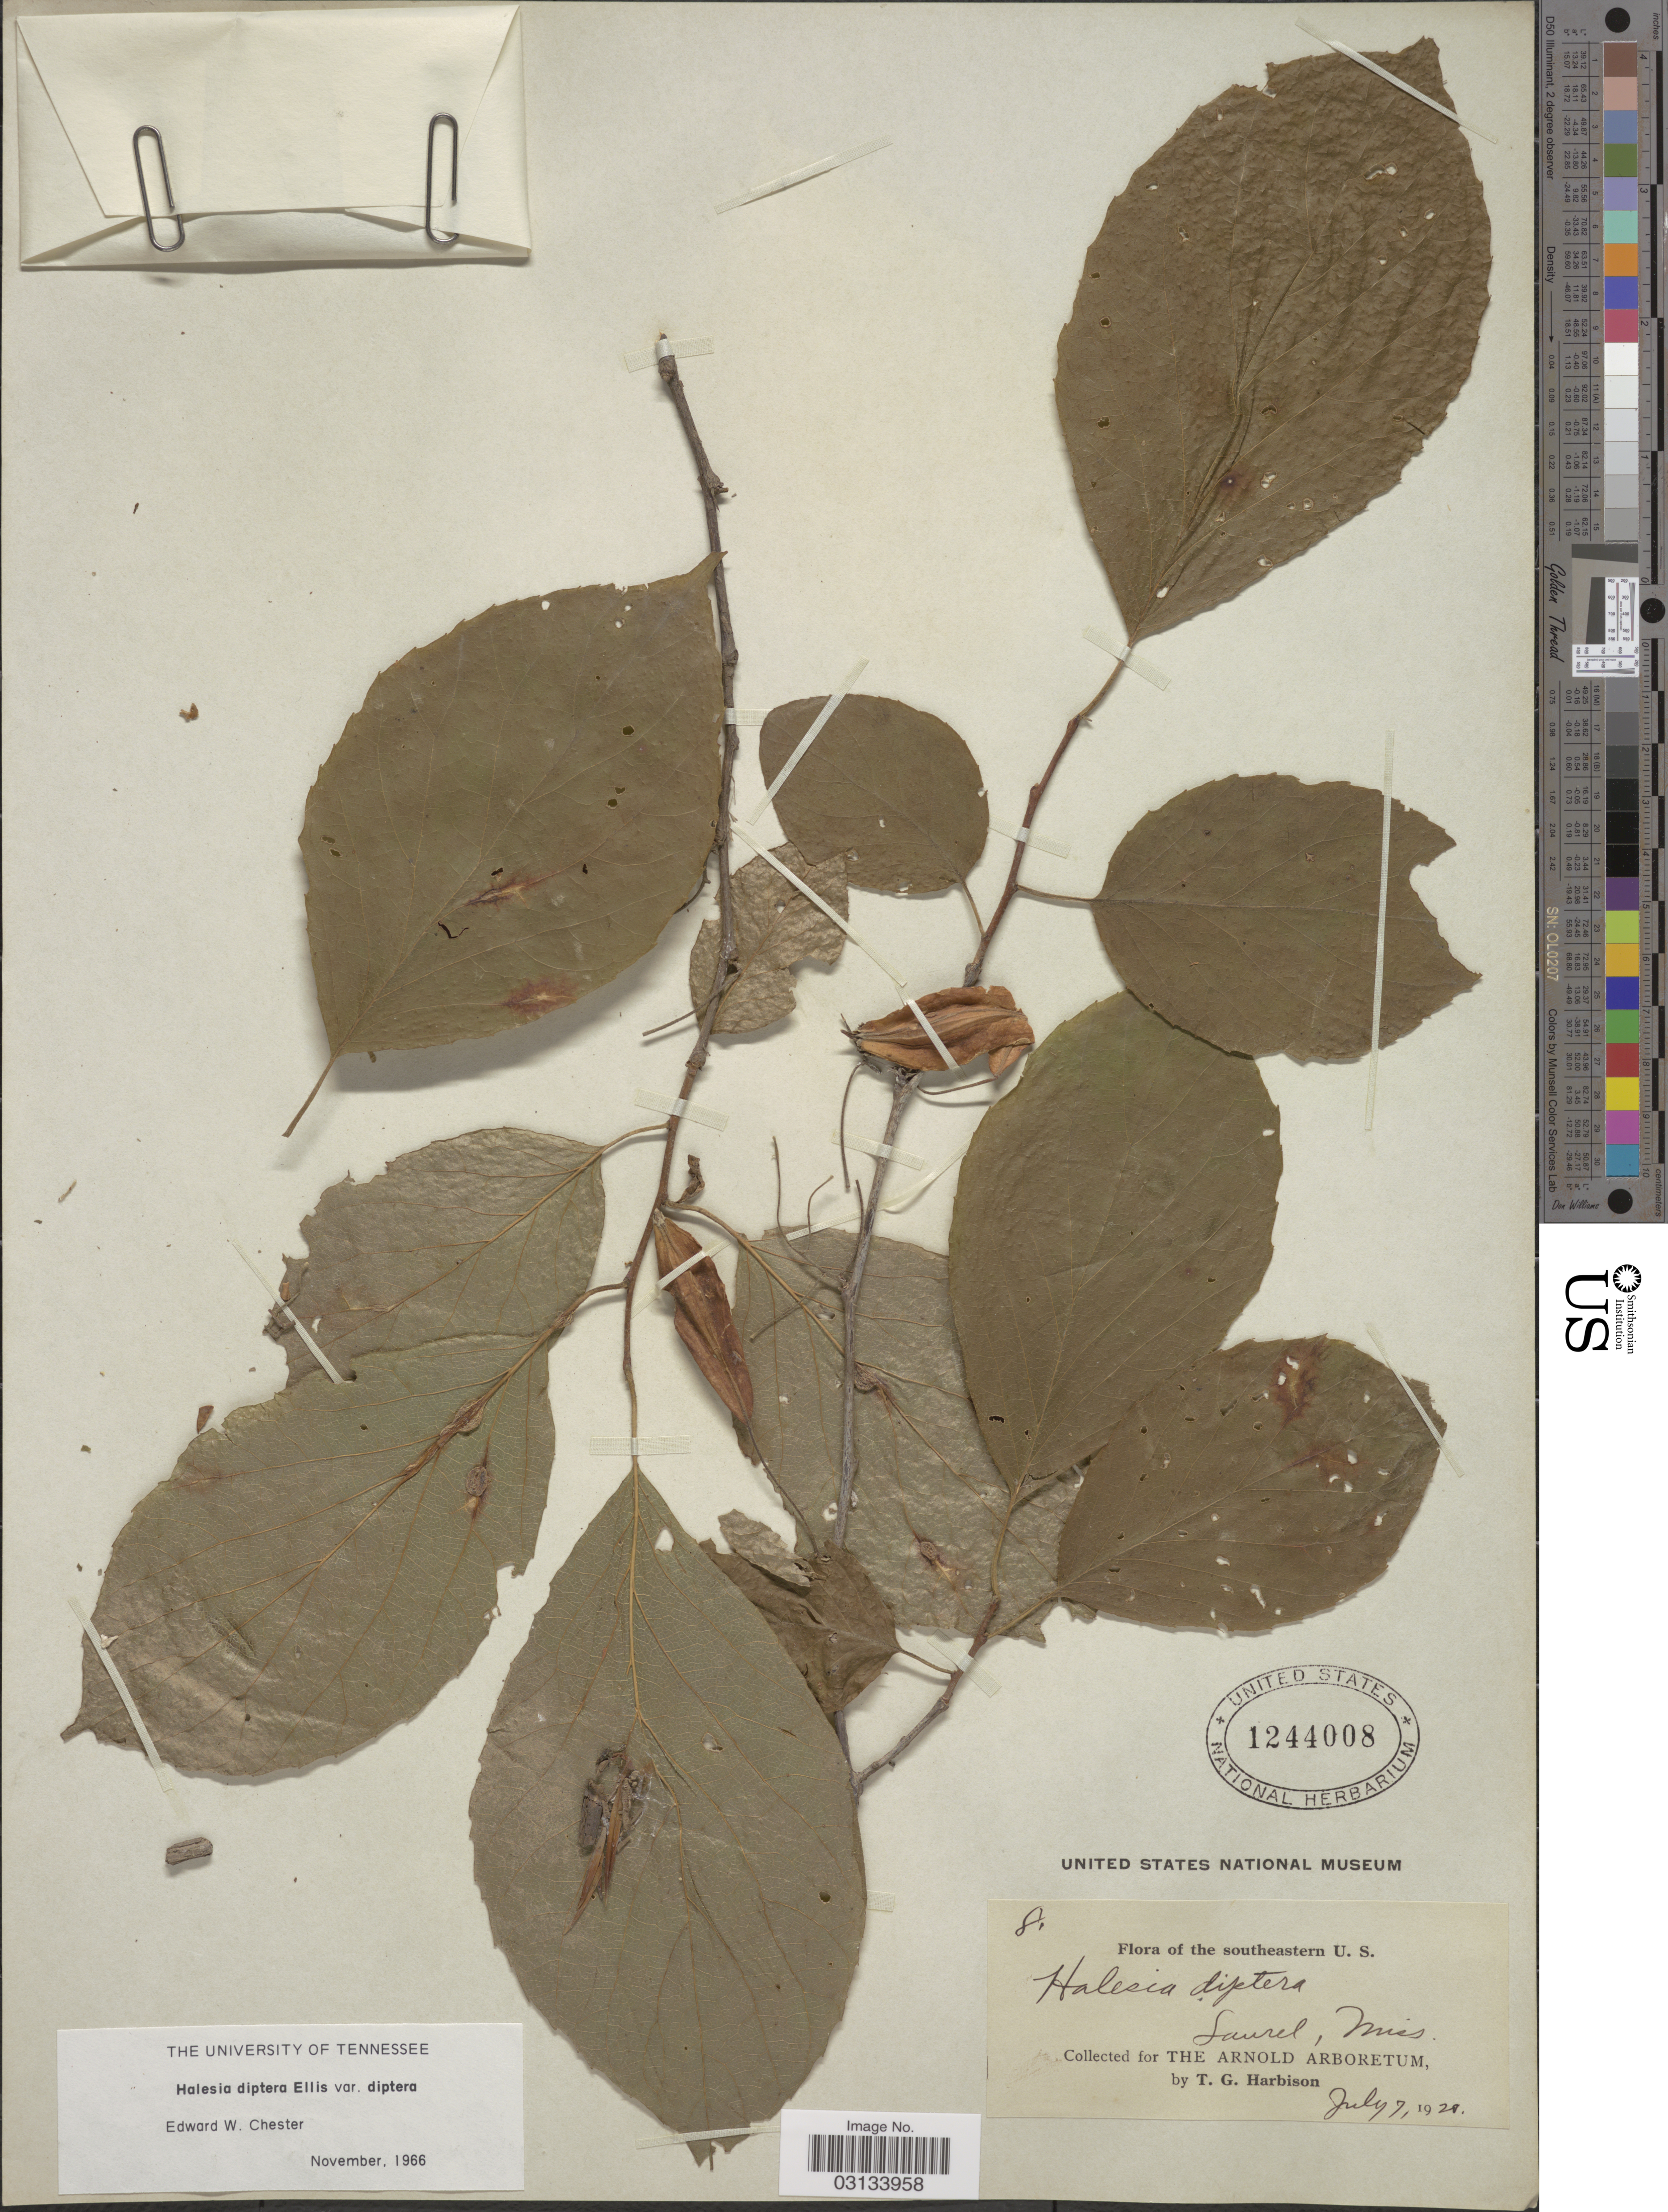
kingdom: Plantae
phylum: Tracheophyta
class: Magnoliopsida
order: Ericales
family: Styracaceae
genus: Halesia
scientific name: Halesia diptera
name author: J. Ellis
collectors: T. Harbison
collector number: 8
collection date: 1928-07-07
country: United States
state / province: Mississippi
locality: Southeastern U. S. Laurel, Miss.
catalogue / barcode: US 1244008